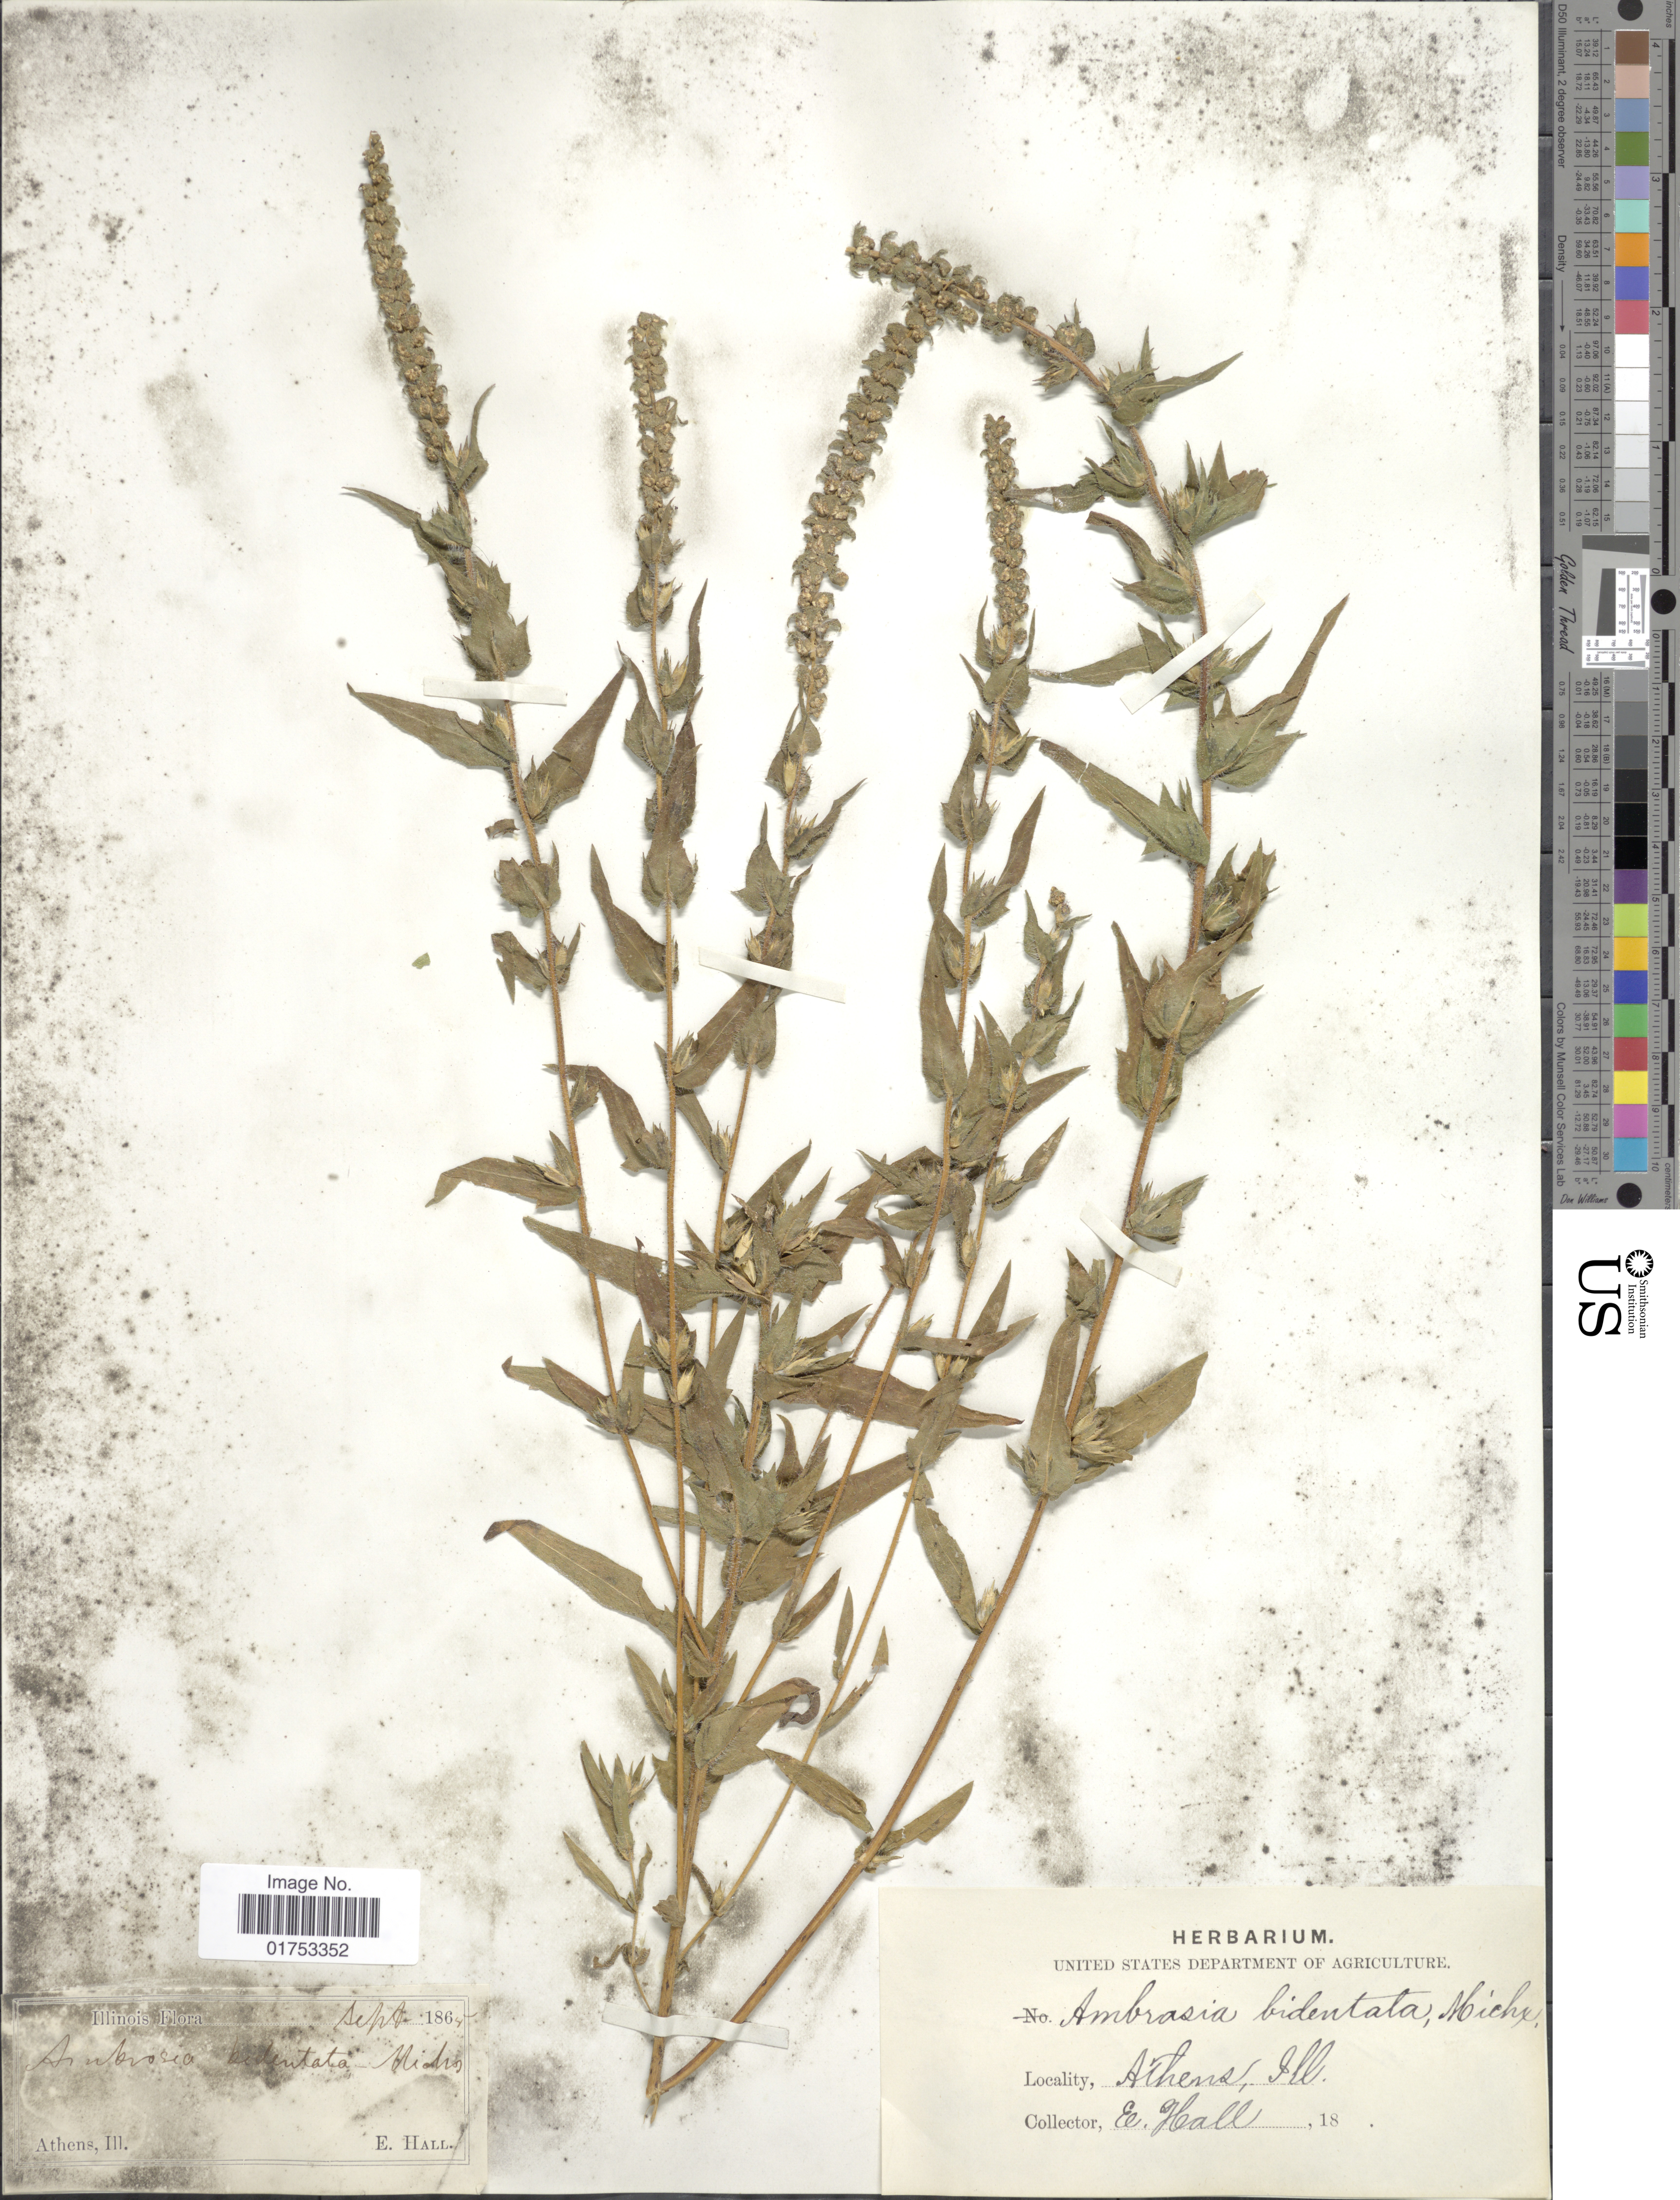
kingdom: Plantae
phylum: Tracheophyta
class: Magnoliopsida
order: Asterales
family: Asteraceae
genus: Ambrosia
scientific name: Ambrosia bidentata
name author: Michx.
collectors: E. Hall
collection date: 1864-09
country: United States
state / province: Illinois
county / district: Menard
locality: Athens, Ill.